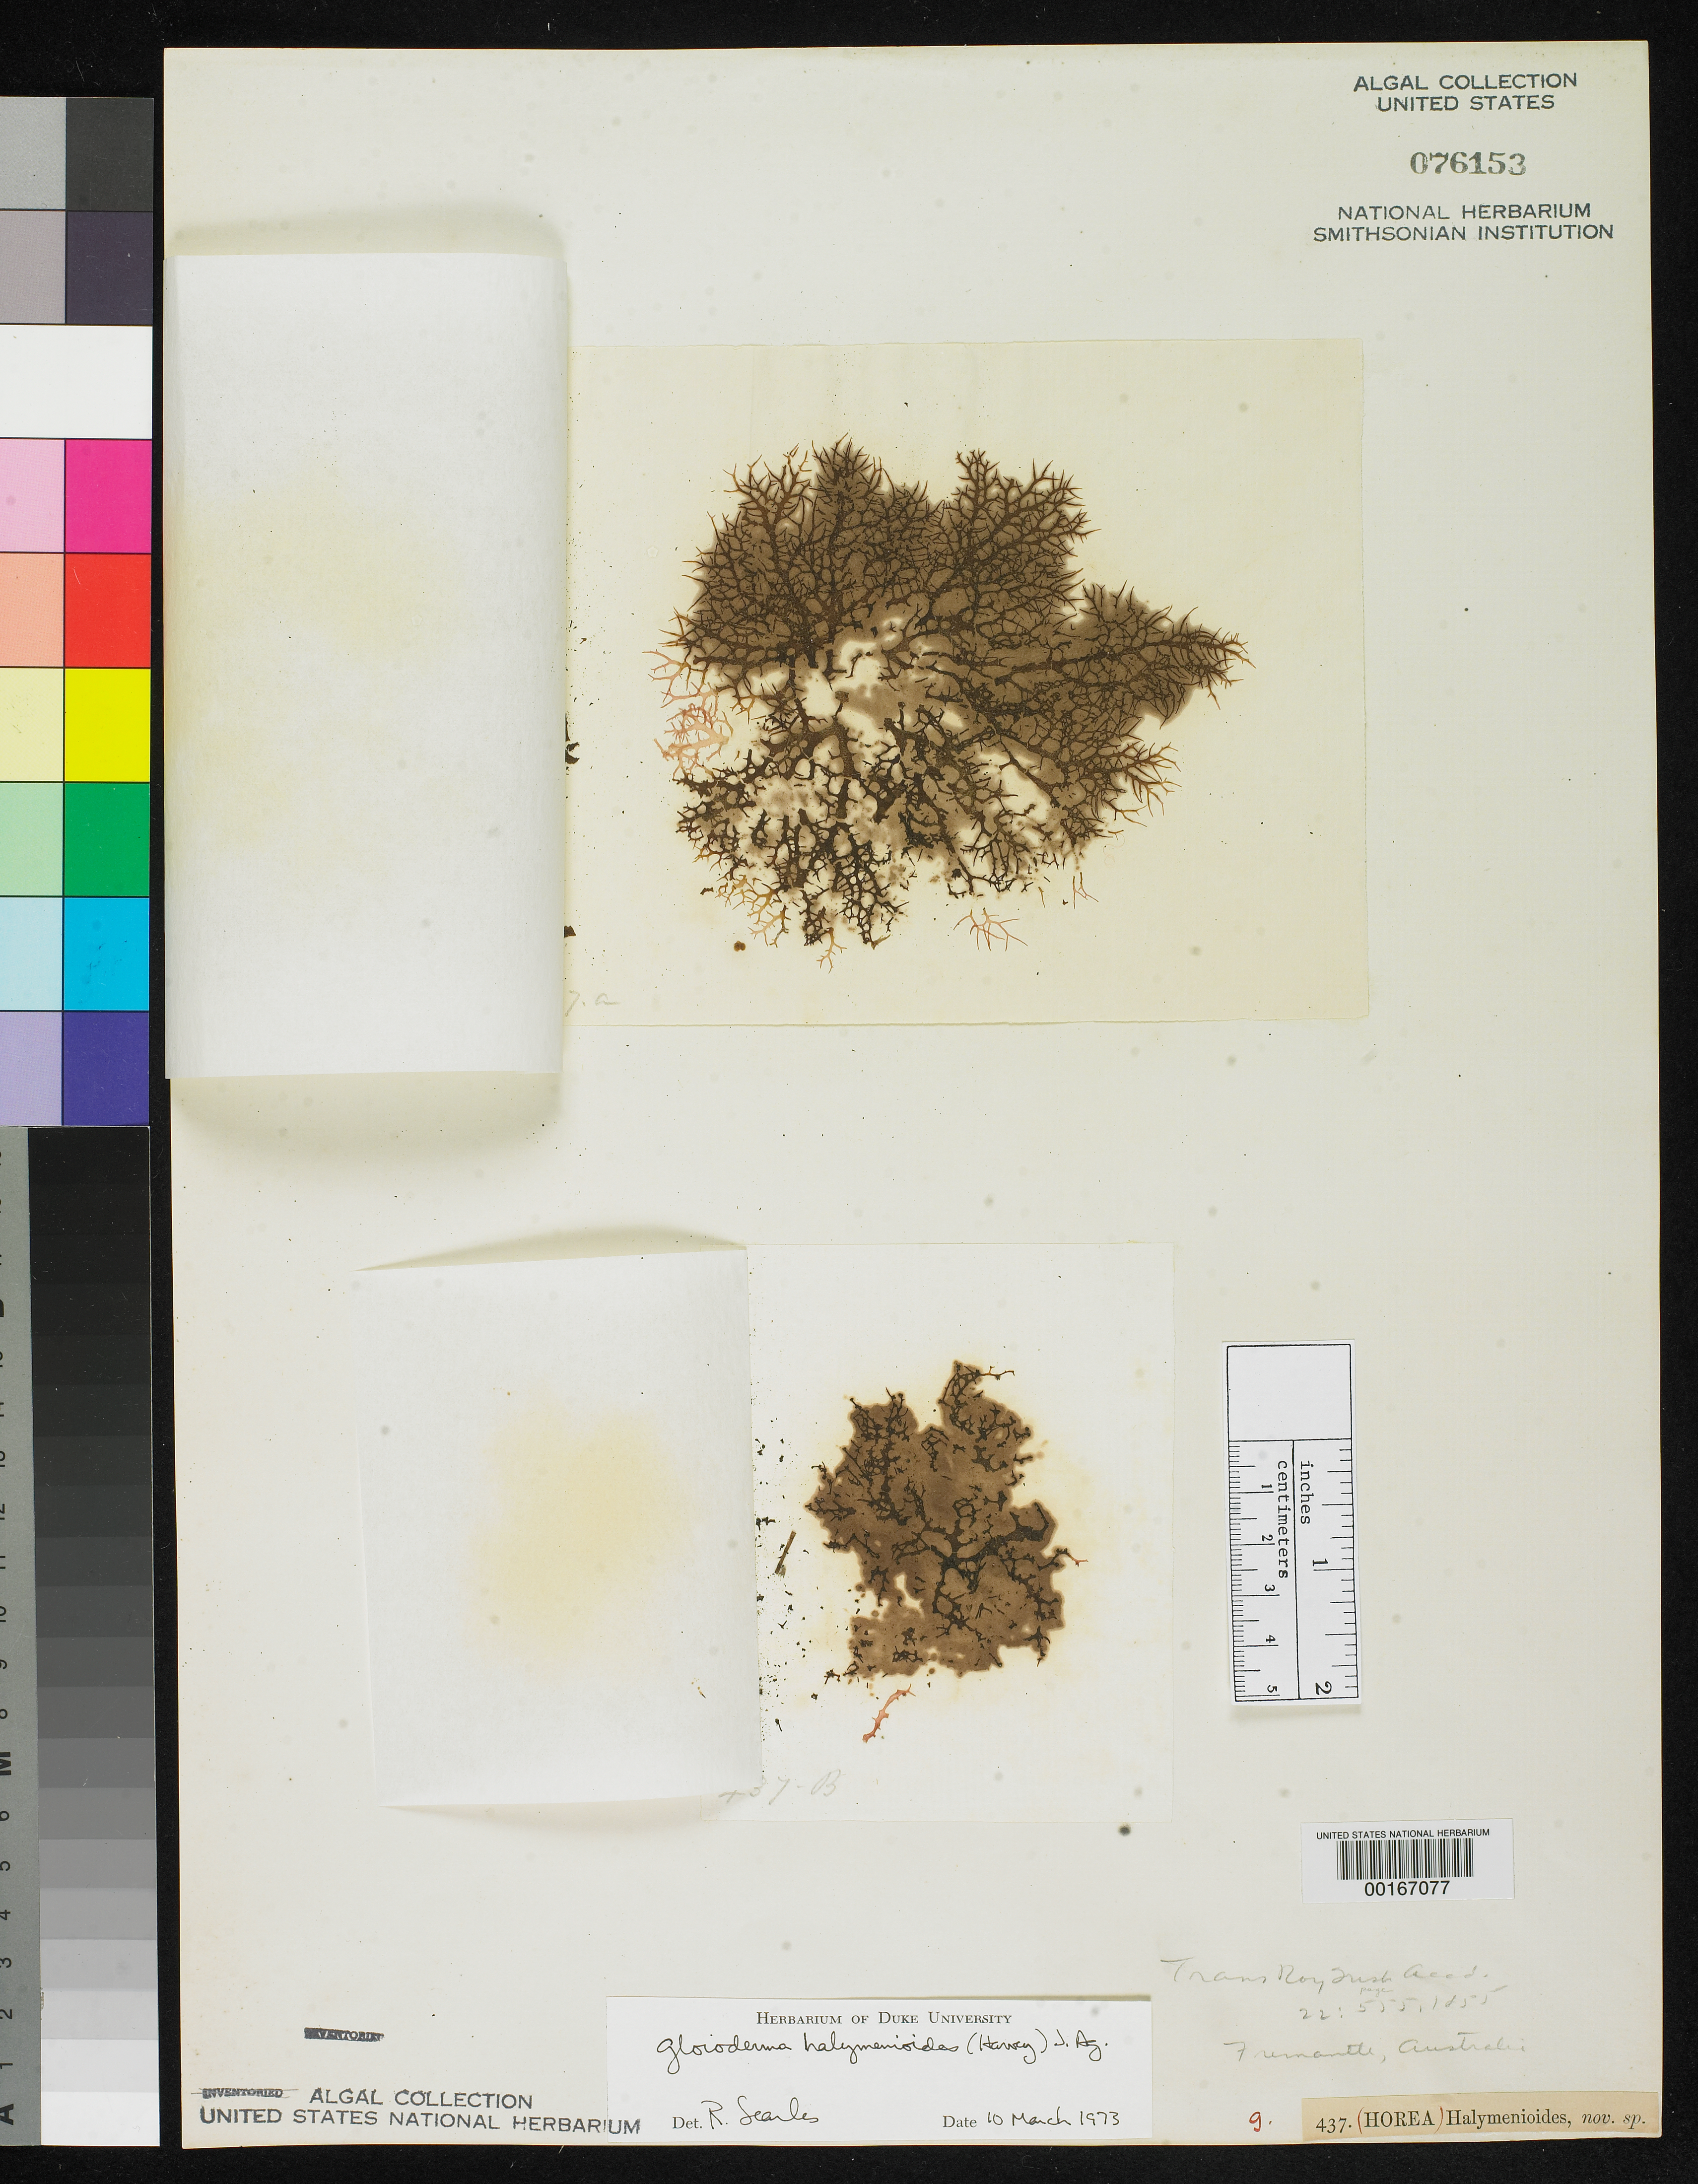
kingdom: Plantae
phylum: Rhodophyta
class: Florideophyceae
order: Rhodymeniales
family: Hymenocladiaceae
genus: Horea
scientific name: Horea halymenioides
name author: Harv.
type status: Isotype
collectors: W. Harvey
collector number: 437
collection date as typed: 1854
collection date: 1854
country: Australia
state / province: Western Australia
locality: Fremantle.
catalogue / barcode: US 76153